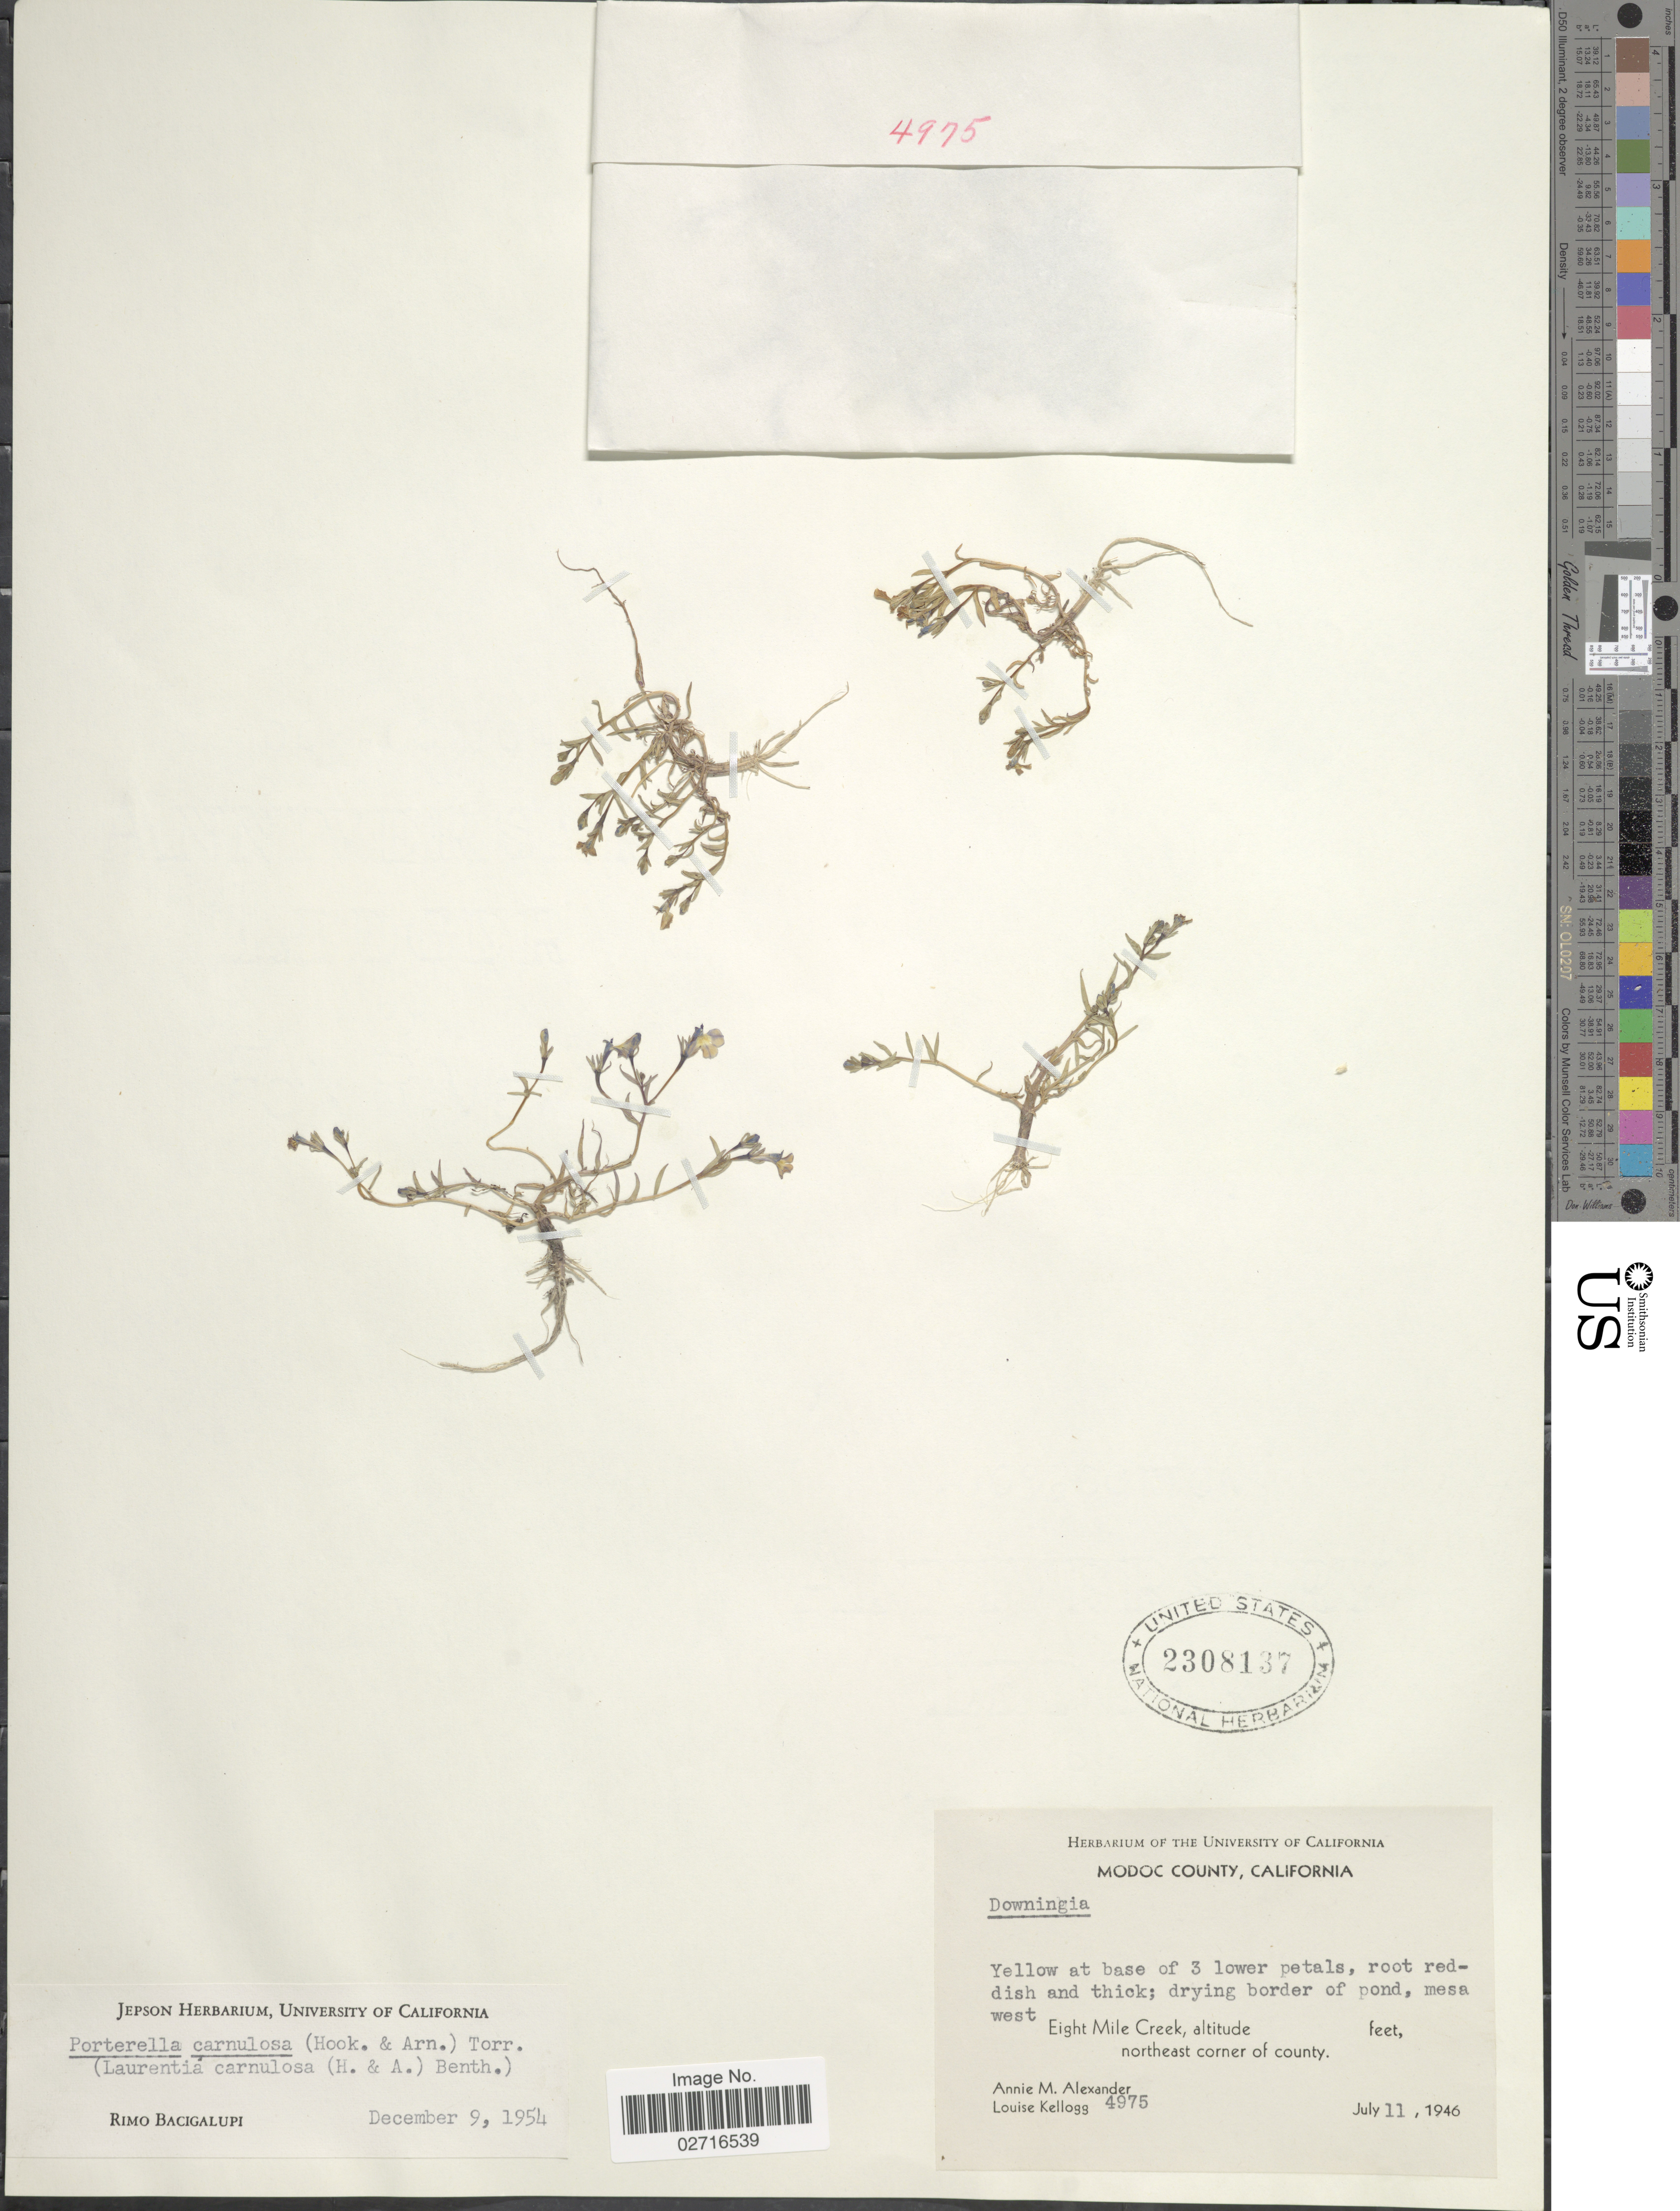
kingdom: Plantae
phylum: Tracheophyta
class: Magnoliopsida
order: Asterales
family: Campanulaceae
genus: Laurentia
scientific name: Laurentia carnosula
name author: (Hook. & Arn.) Benth. ex A. Gray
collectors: A. M. Alexander & L. Kellogg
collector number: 4975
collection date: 1946-07-11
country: United States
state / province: California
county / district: Modoc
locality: Modoc County, drying border of pond, mesa west, Eight Mile Creek, northeast corner of county.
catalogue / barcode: US 2308137